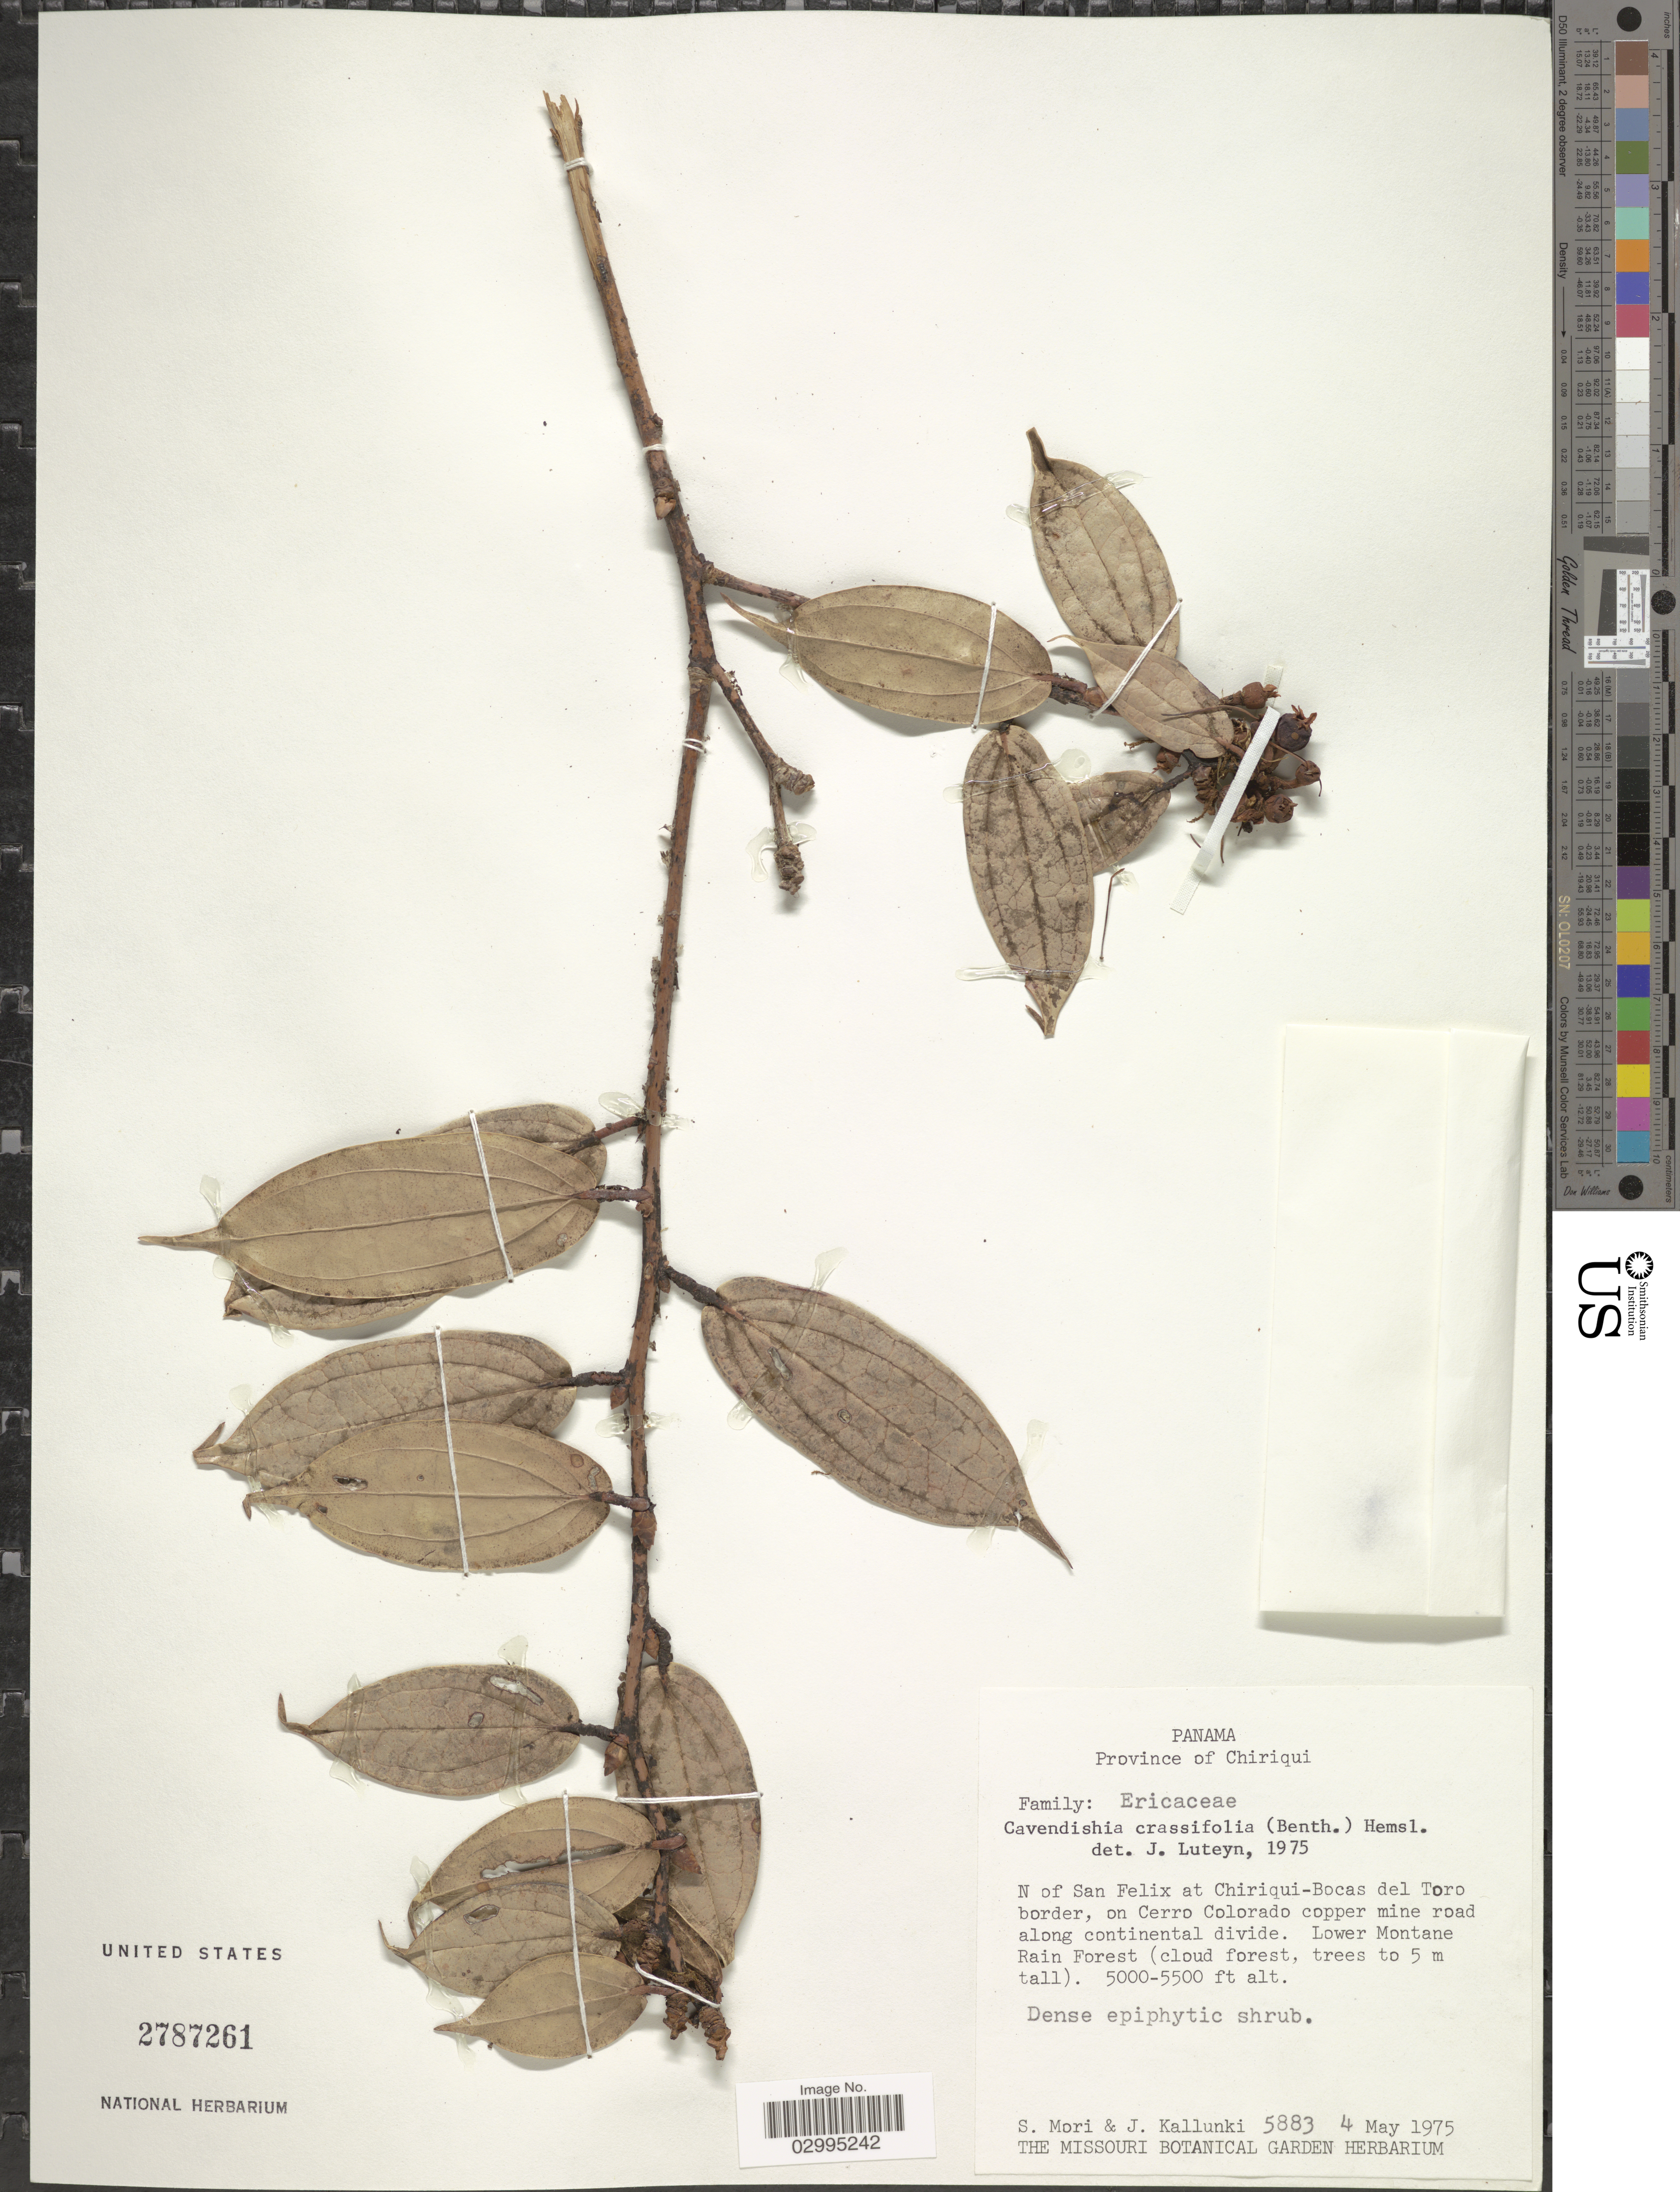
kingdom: Plantae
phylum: Tracheophyta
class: Magnoliopsida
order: Ericales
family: Ericaceae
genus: Cavendishia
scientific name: Cavendishia crassifolia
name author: (Benth.) Hemsl.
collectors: S. Mori & J. Kallunki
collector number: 5883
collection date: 1975-05-04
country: Panama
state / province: Chiriqui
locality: N of San Felix at Chiriqui-Bocas del Toro border, on Cerro Colorado copper mine road along continental divide. Lower Montane Rain Forest.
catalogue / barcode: US 2787261